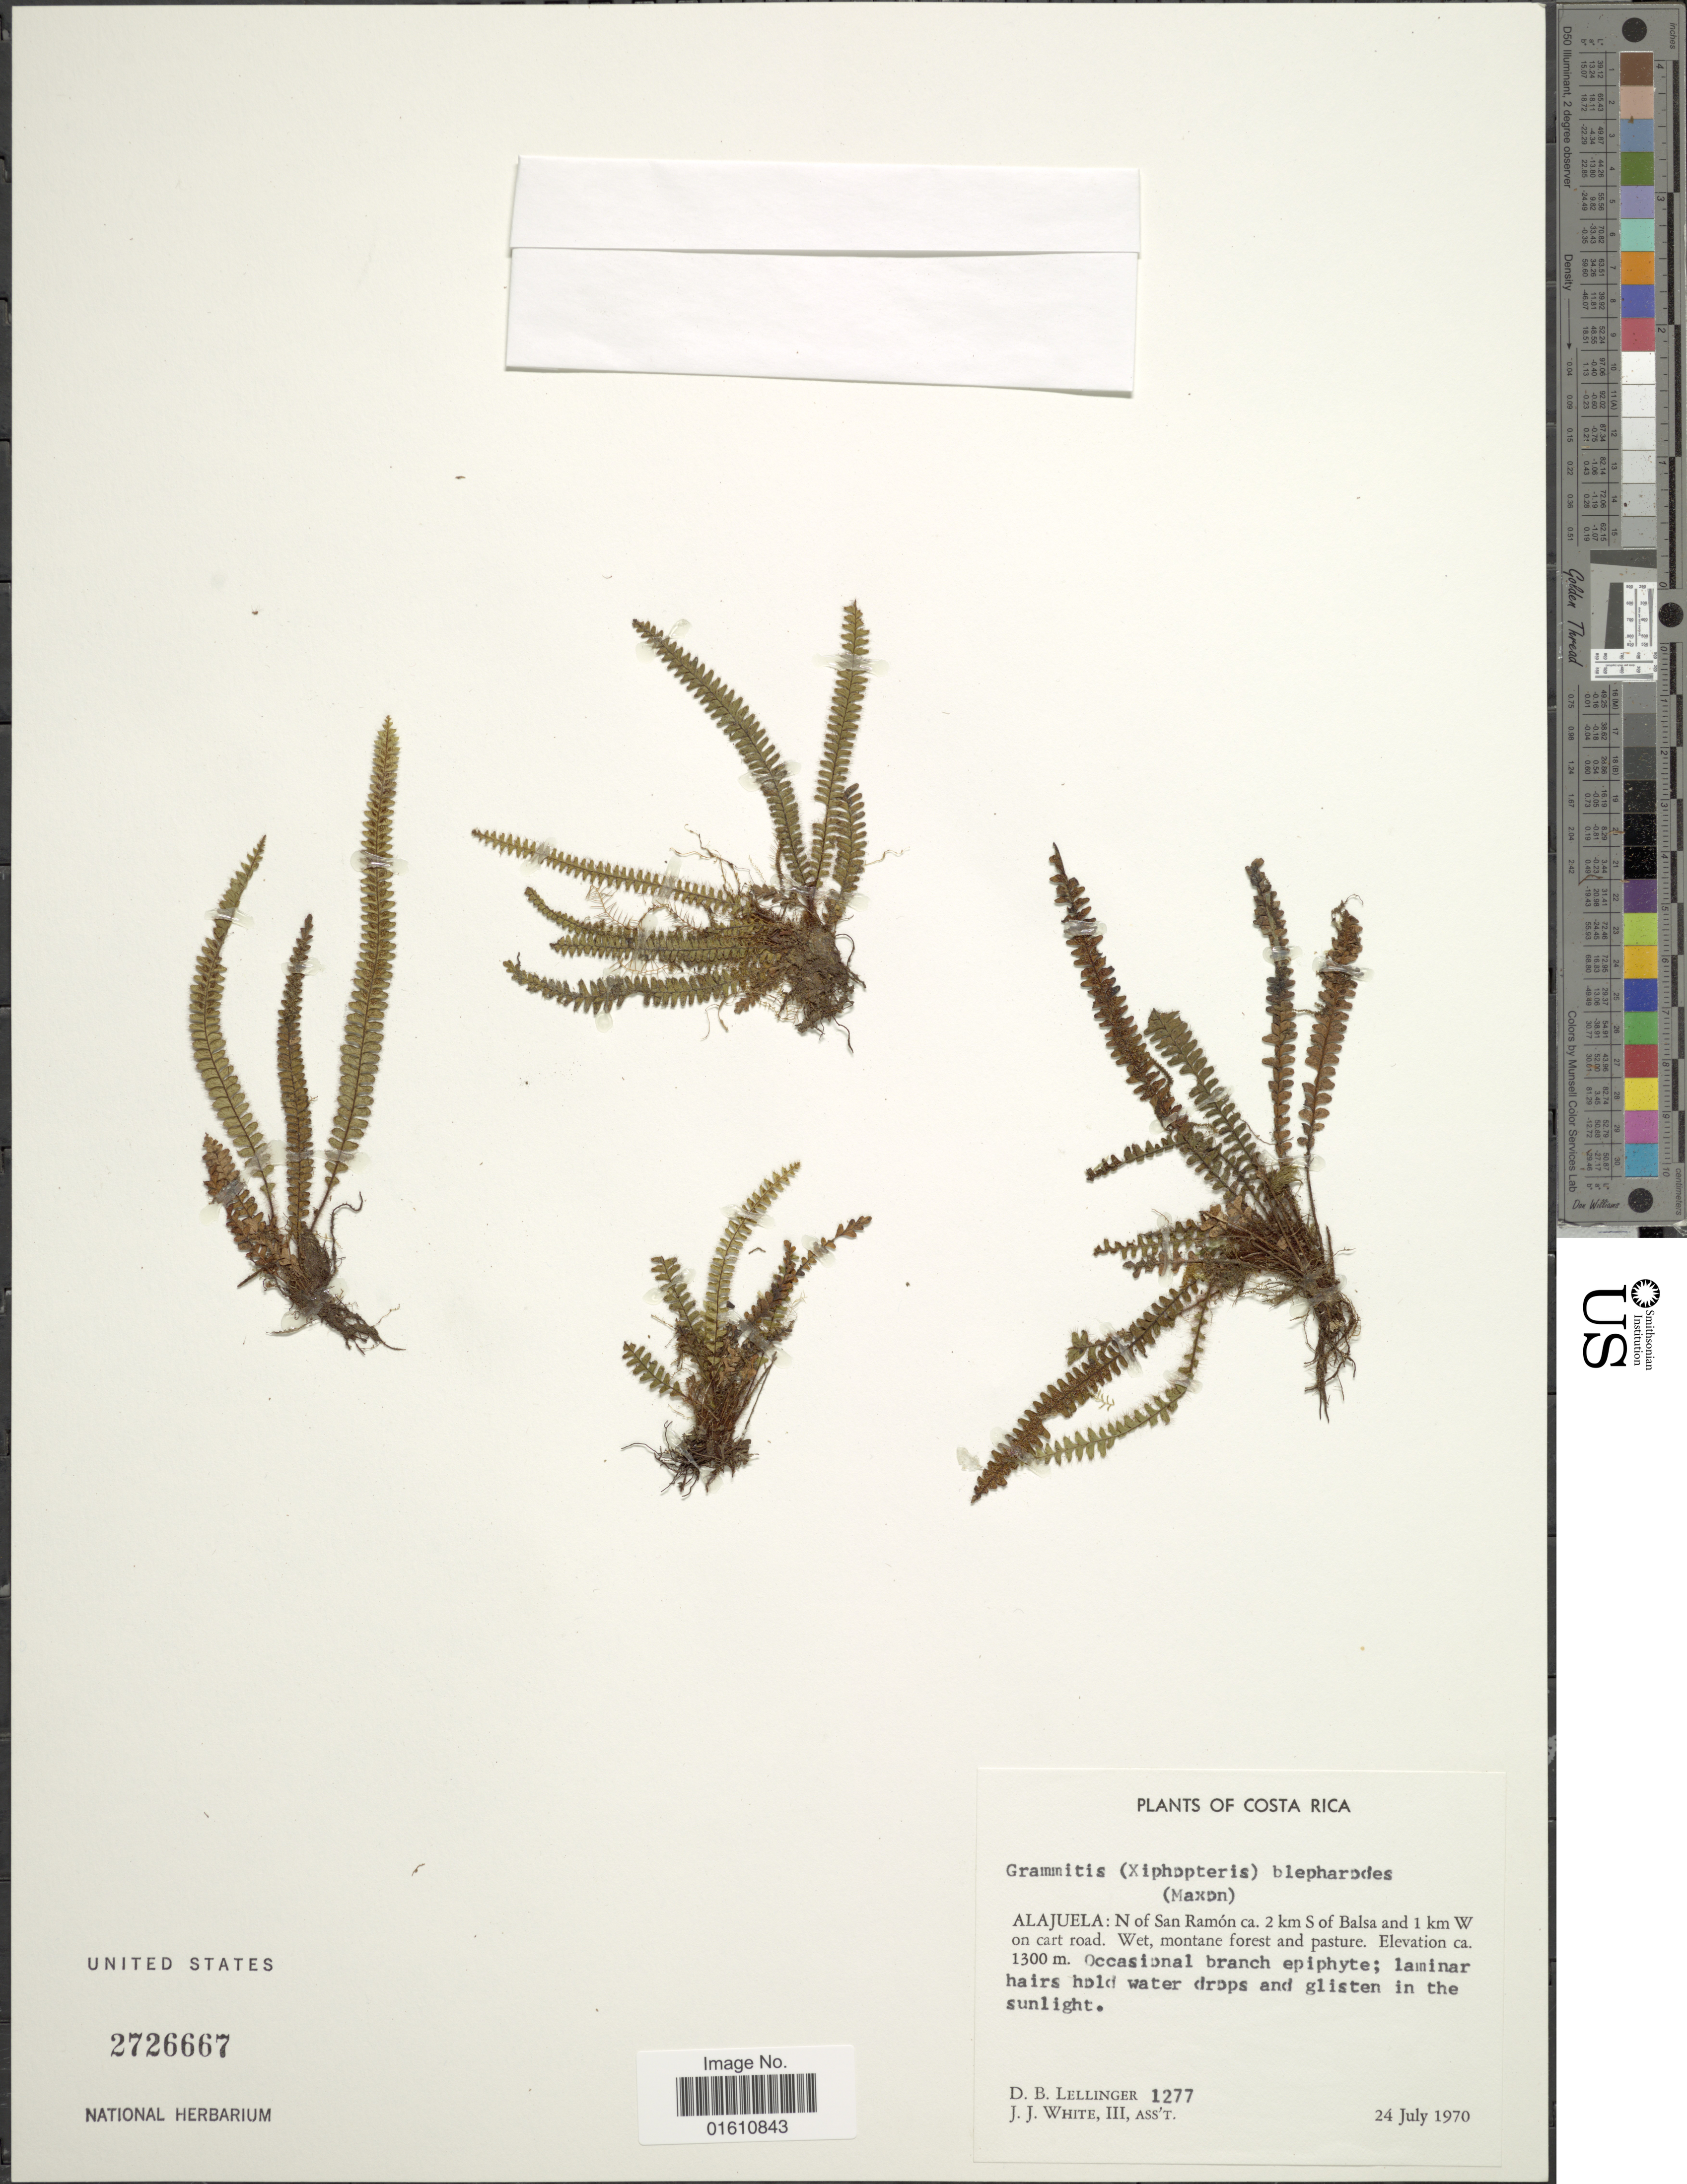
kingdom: Plantae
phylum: Tracheophyta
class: Polypodiopsida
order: Polypodiales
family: Polypodiaceae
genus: Moranopteris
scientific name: Moranopteris taenifolia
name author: (Jenman) R. Y. Hirai & J. Prado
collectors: D. B. Lellinger & J. J. White III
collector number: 1277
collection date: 1970-07-24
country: Costa Rica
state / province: Alajuela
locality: Alajuela: N of San Ramon ca. 2 km S of Balsa and 1 km W on cart road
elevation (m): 1300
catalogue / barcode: US 2726667